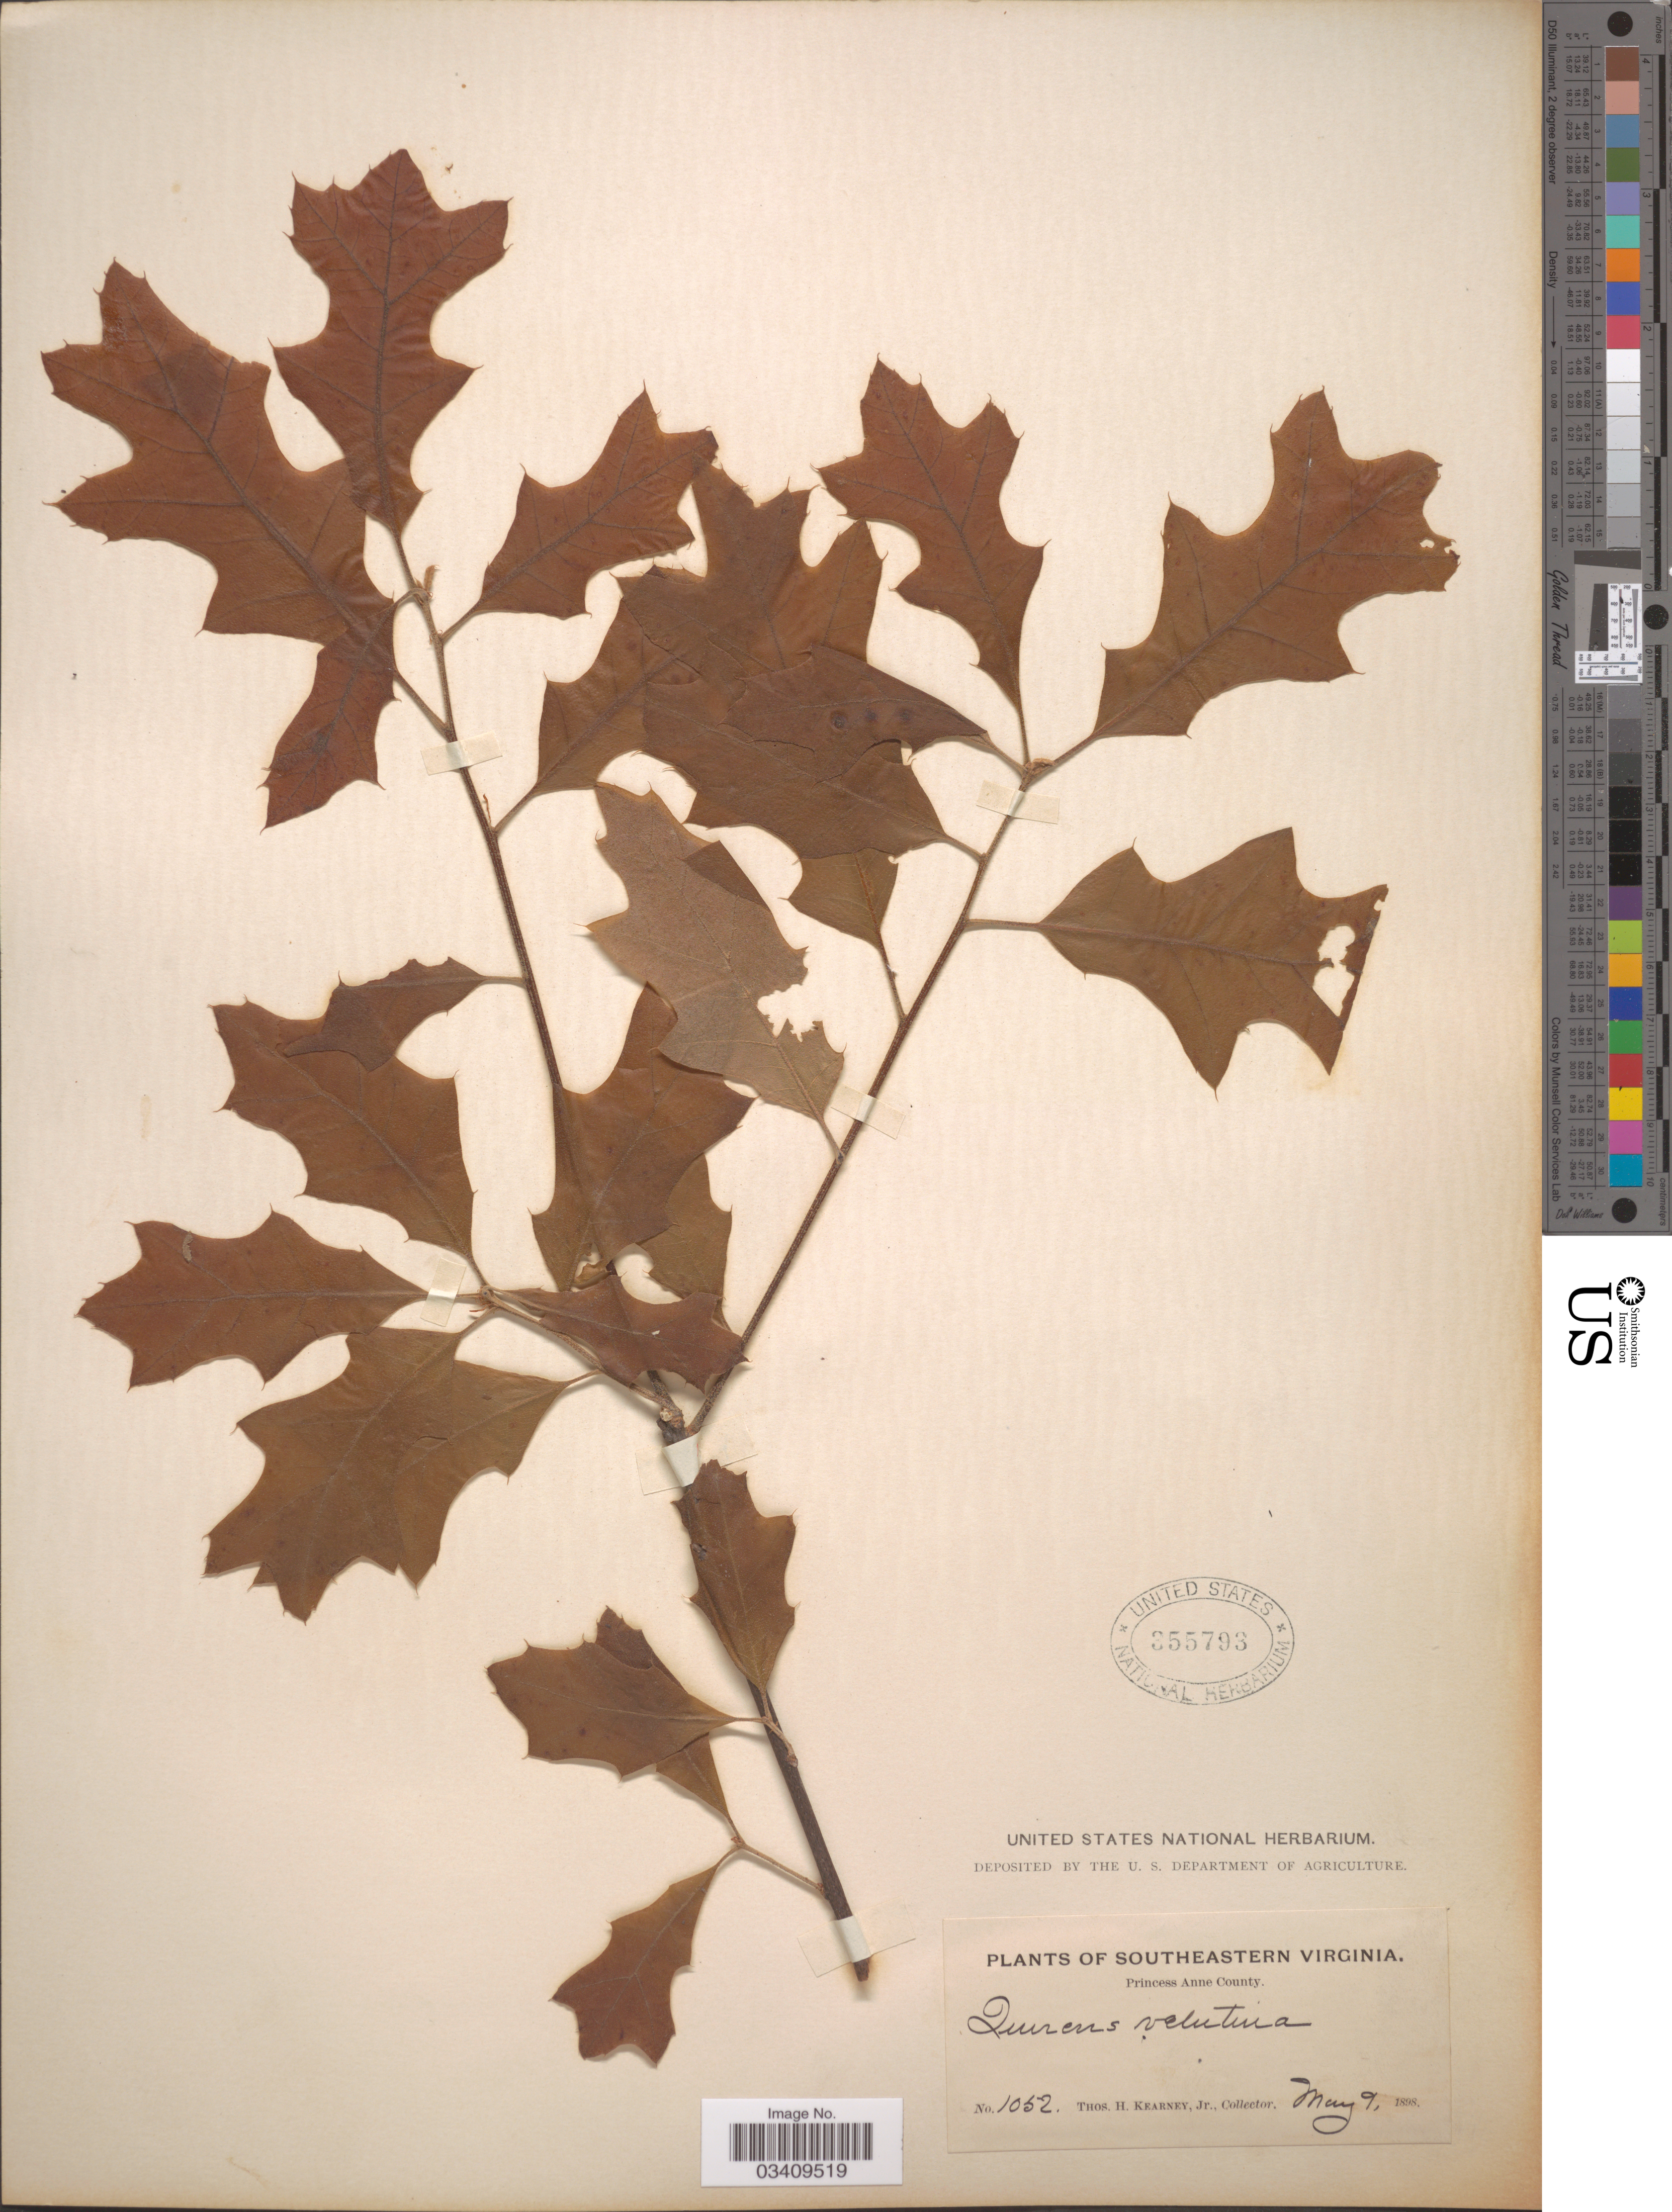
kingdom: Plantae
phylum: Tracheophyta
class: Magnoliopsida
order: Fagales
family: Fagaceae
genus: Quercus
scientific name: Quercus velutina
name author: Lam.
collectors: T. H. Kearney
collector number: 1052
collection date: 1898-05-09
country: United States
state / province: Virginia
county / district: City of Virginia Beach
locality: Southeastern Virginia. Princess Anne County.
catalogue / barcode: US 355793